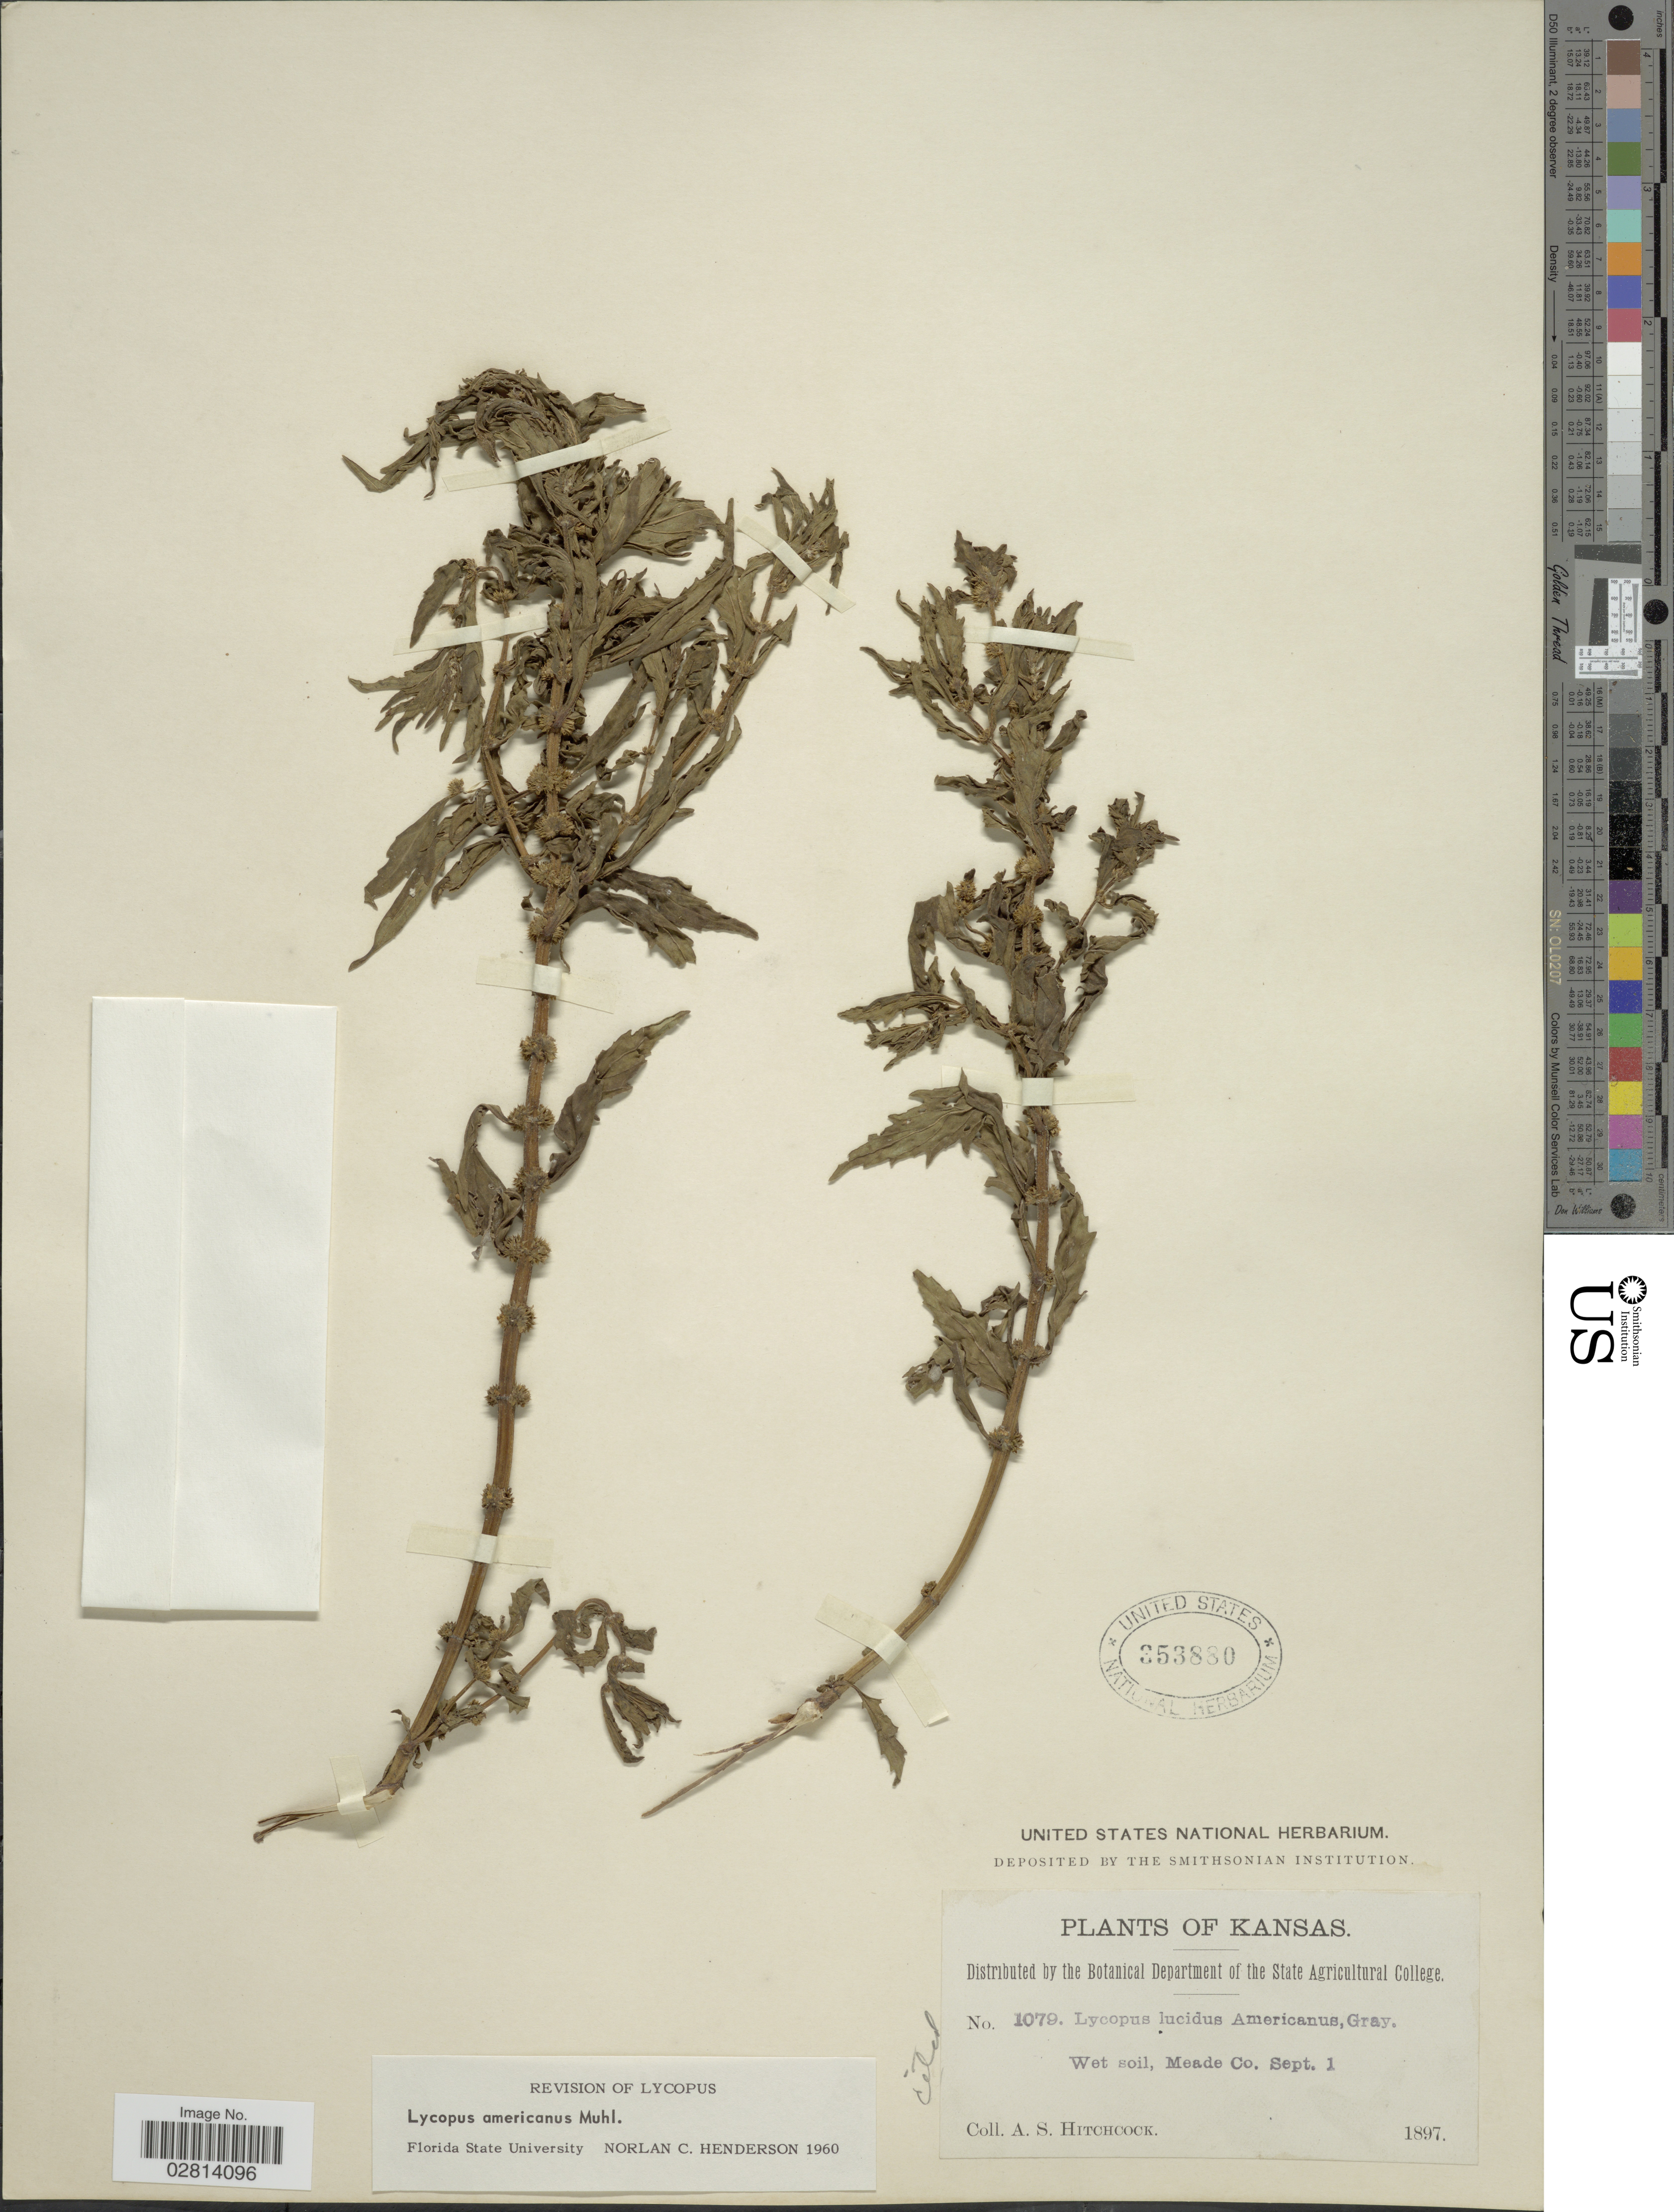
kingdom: Plantae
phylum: Tracheophyta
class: Magnoliopsida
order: Lamiales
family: Lamiaceae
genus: Lycopus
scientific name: Lycopus americanus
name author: Muhl. ex W.P.C. Barton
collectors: A. S. Hitchcock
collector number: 1079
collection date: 1897-09-01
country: United States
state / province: Kansas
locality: Wet soil, Meade Co.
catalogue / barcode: US 353880